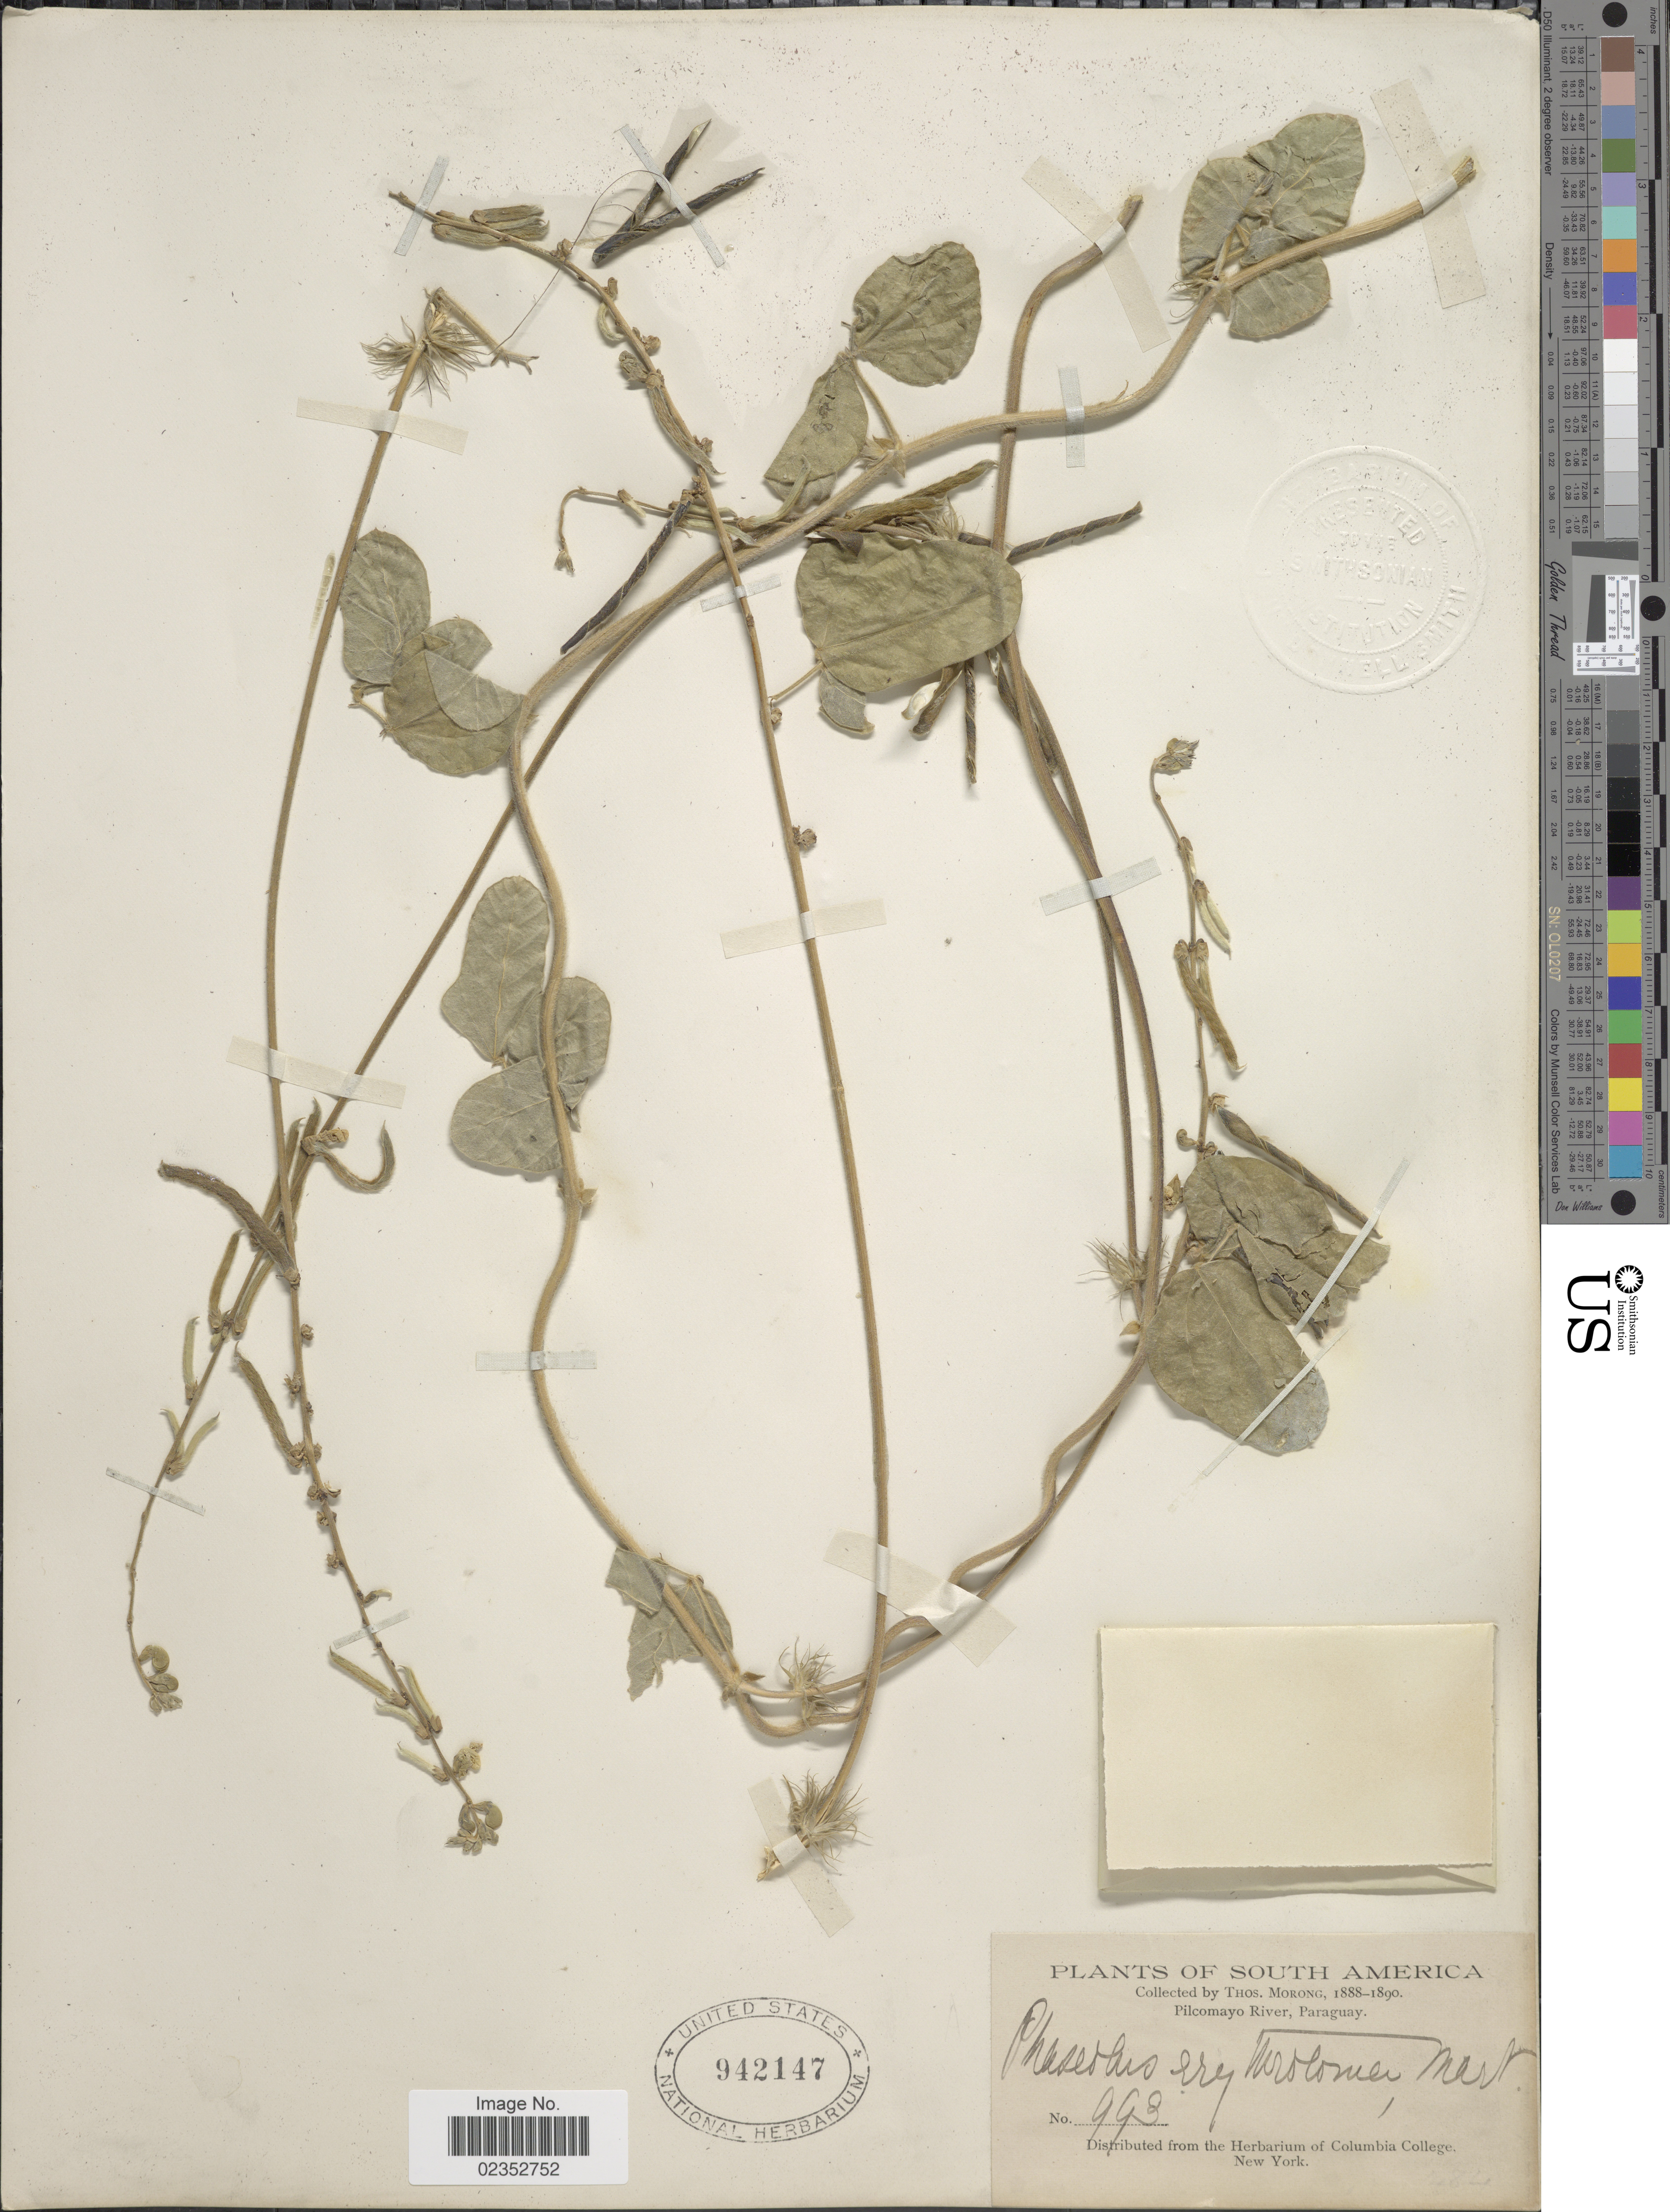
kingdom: Plantae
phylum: Tracheophyta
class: Magnoliopsida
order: Fabales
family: Fabaceae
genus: Macroptilium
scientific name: Macroptilium erythroloma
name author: (Mart. ex Benth.) Urb.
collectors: ex herb. T. Morong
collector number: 993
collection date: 1888/1890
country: Paraguay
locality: Pilcomayo River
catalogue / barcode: US 942147